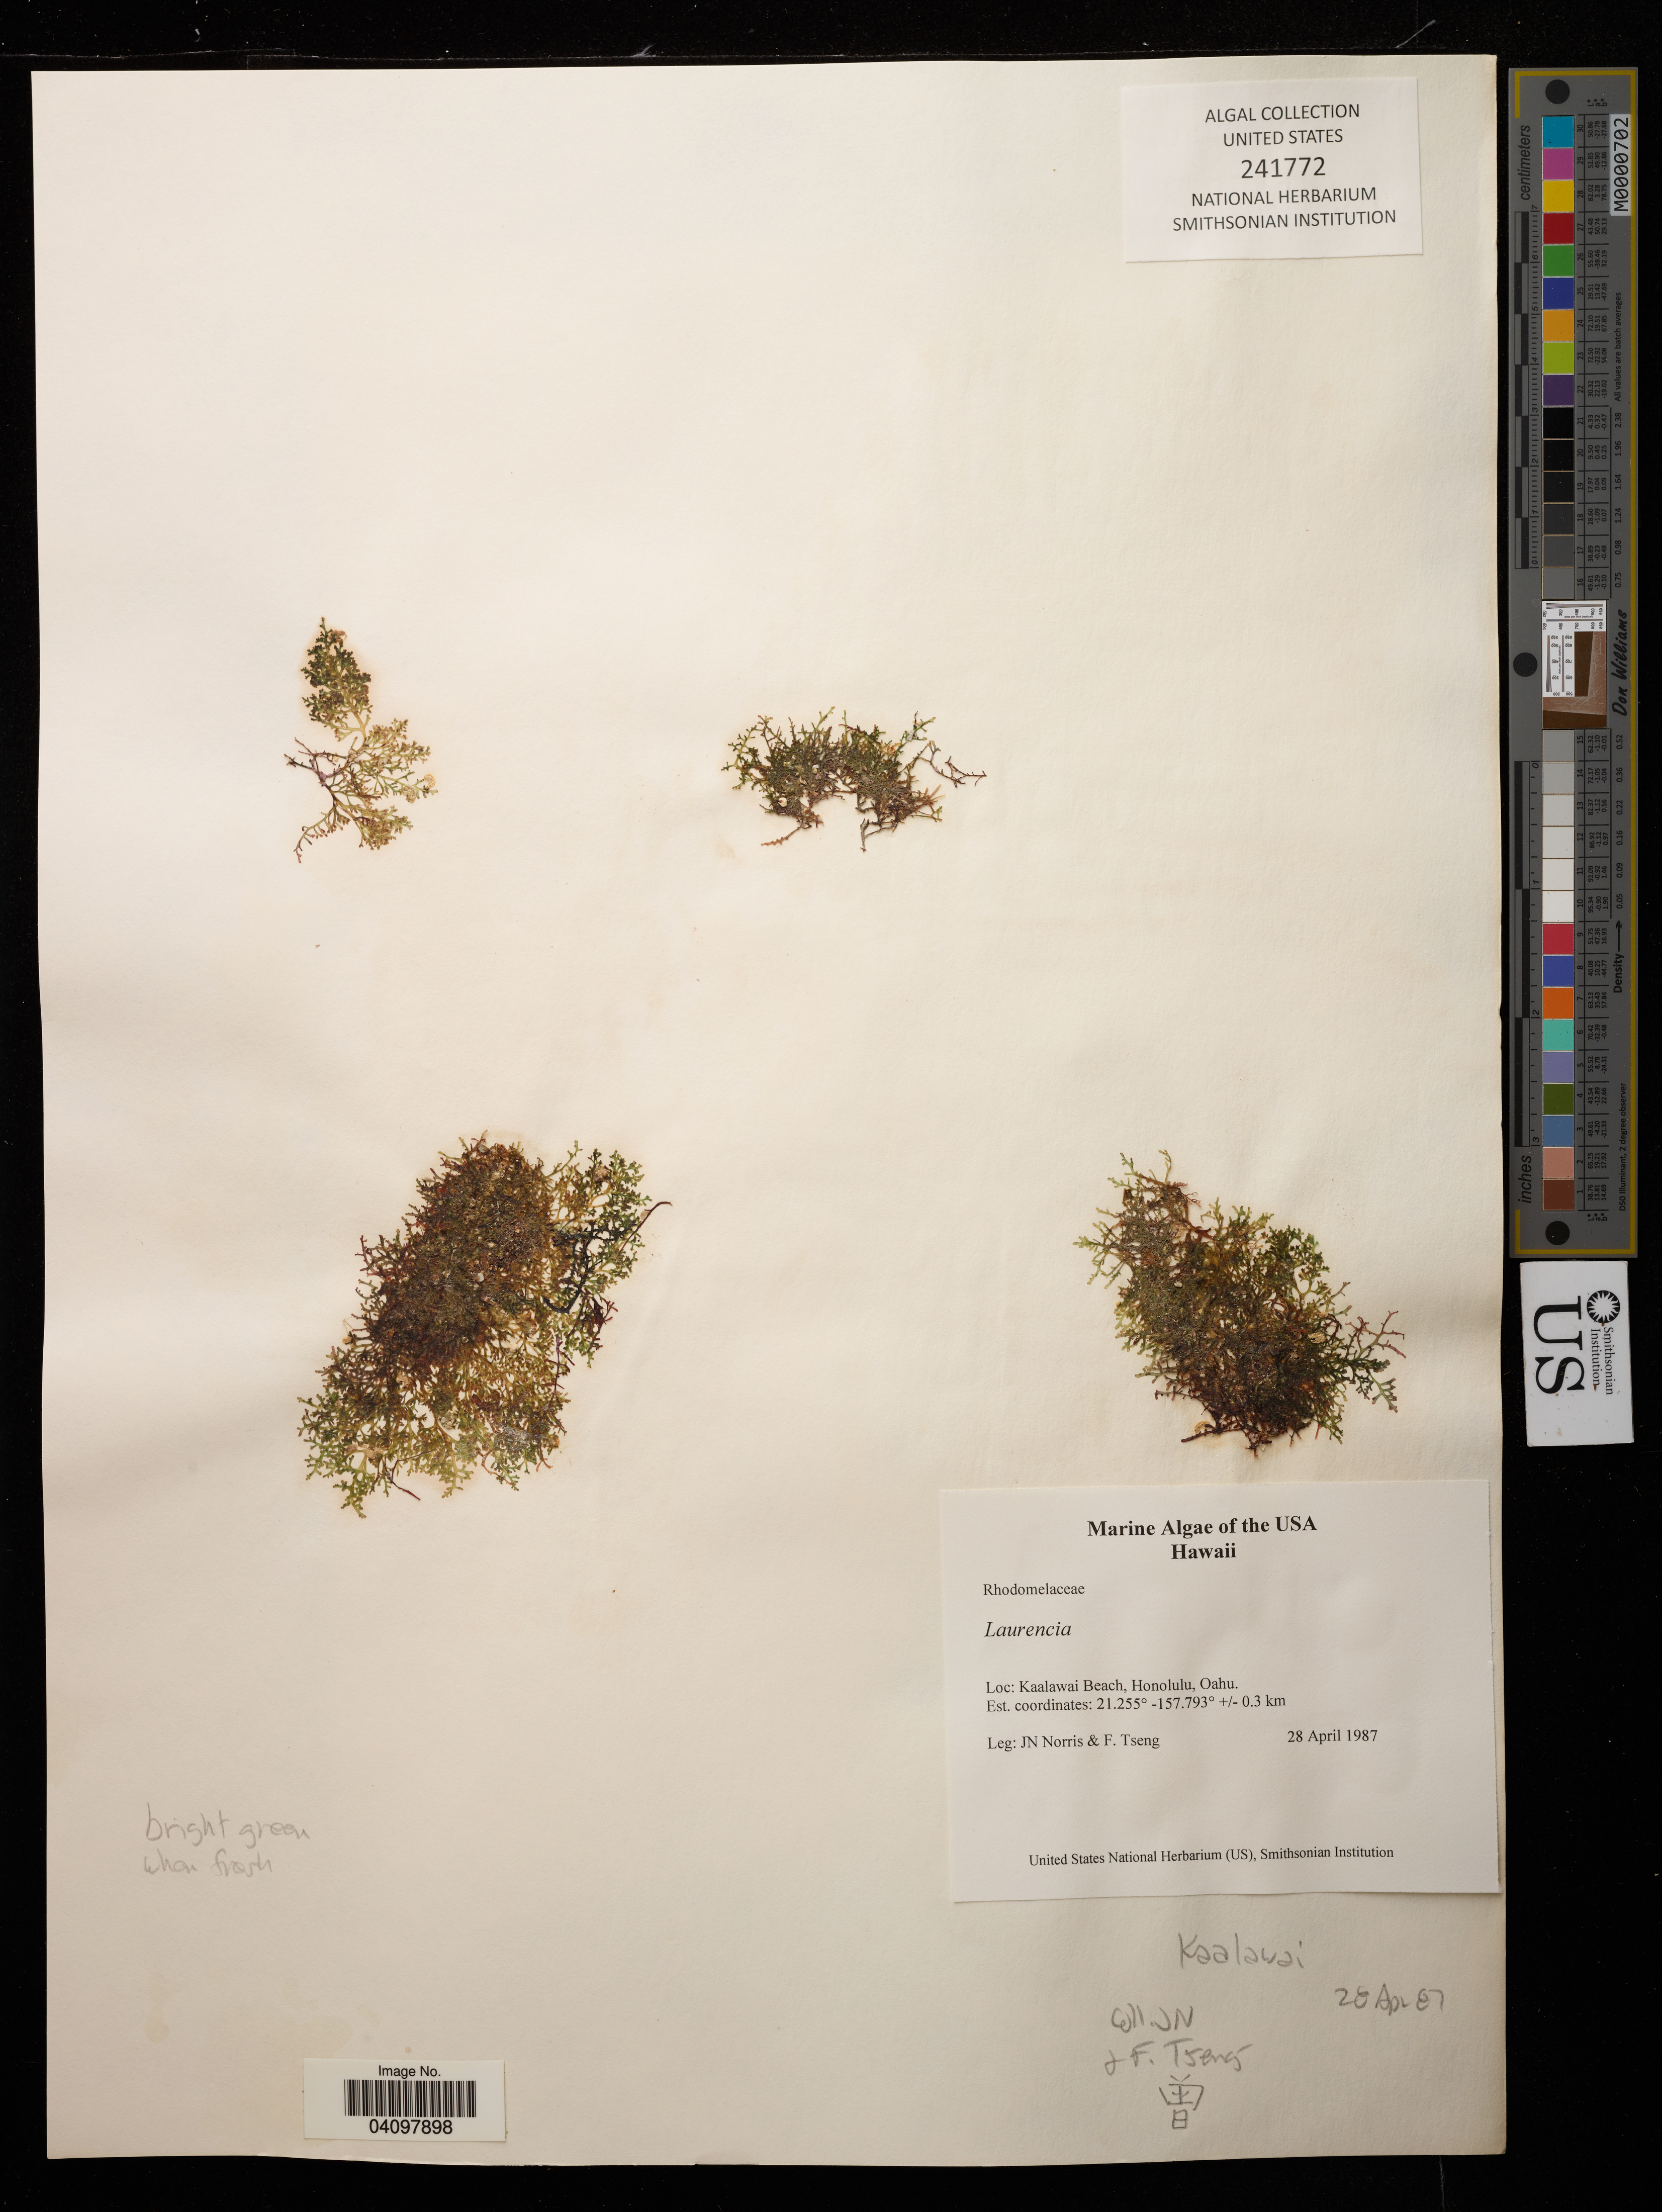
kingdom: Plantae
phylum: Rhodophyta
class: Florideophyceae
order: Ceramiales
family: Rhodomelaceae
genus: Laurencia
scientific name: Laurencia sp.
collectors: J. Norris & F. Tseng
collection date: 1987-04-28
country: United States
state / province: Hawaii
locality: Kaalawai Beach, Honolulu, Oahu. +/- 0.3 km.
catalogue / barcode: US 241772